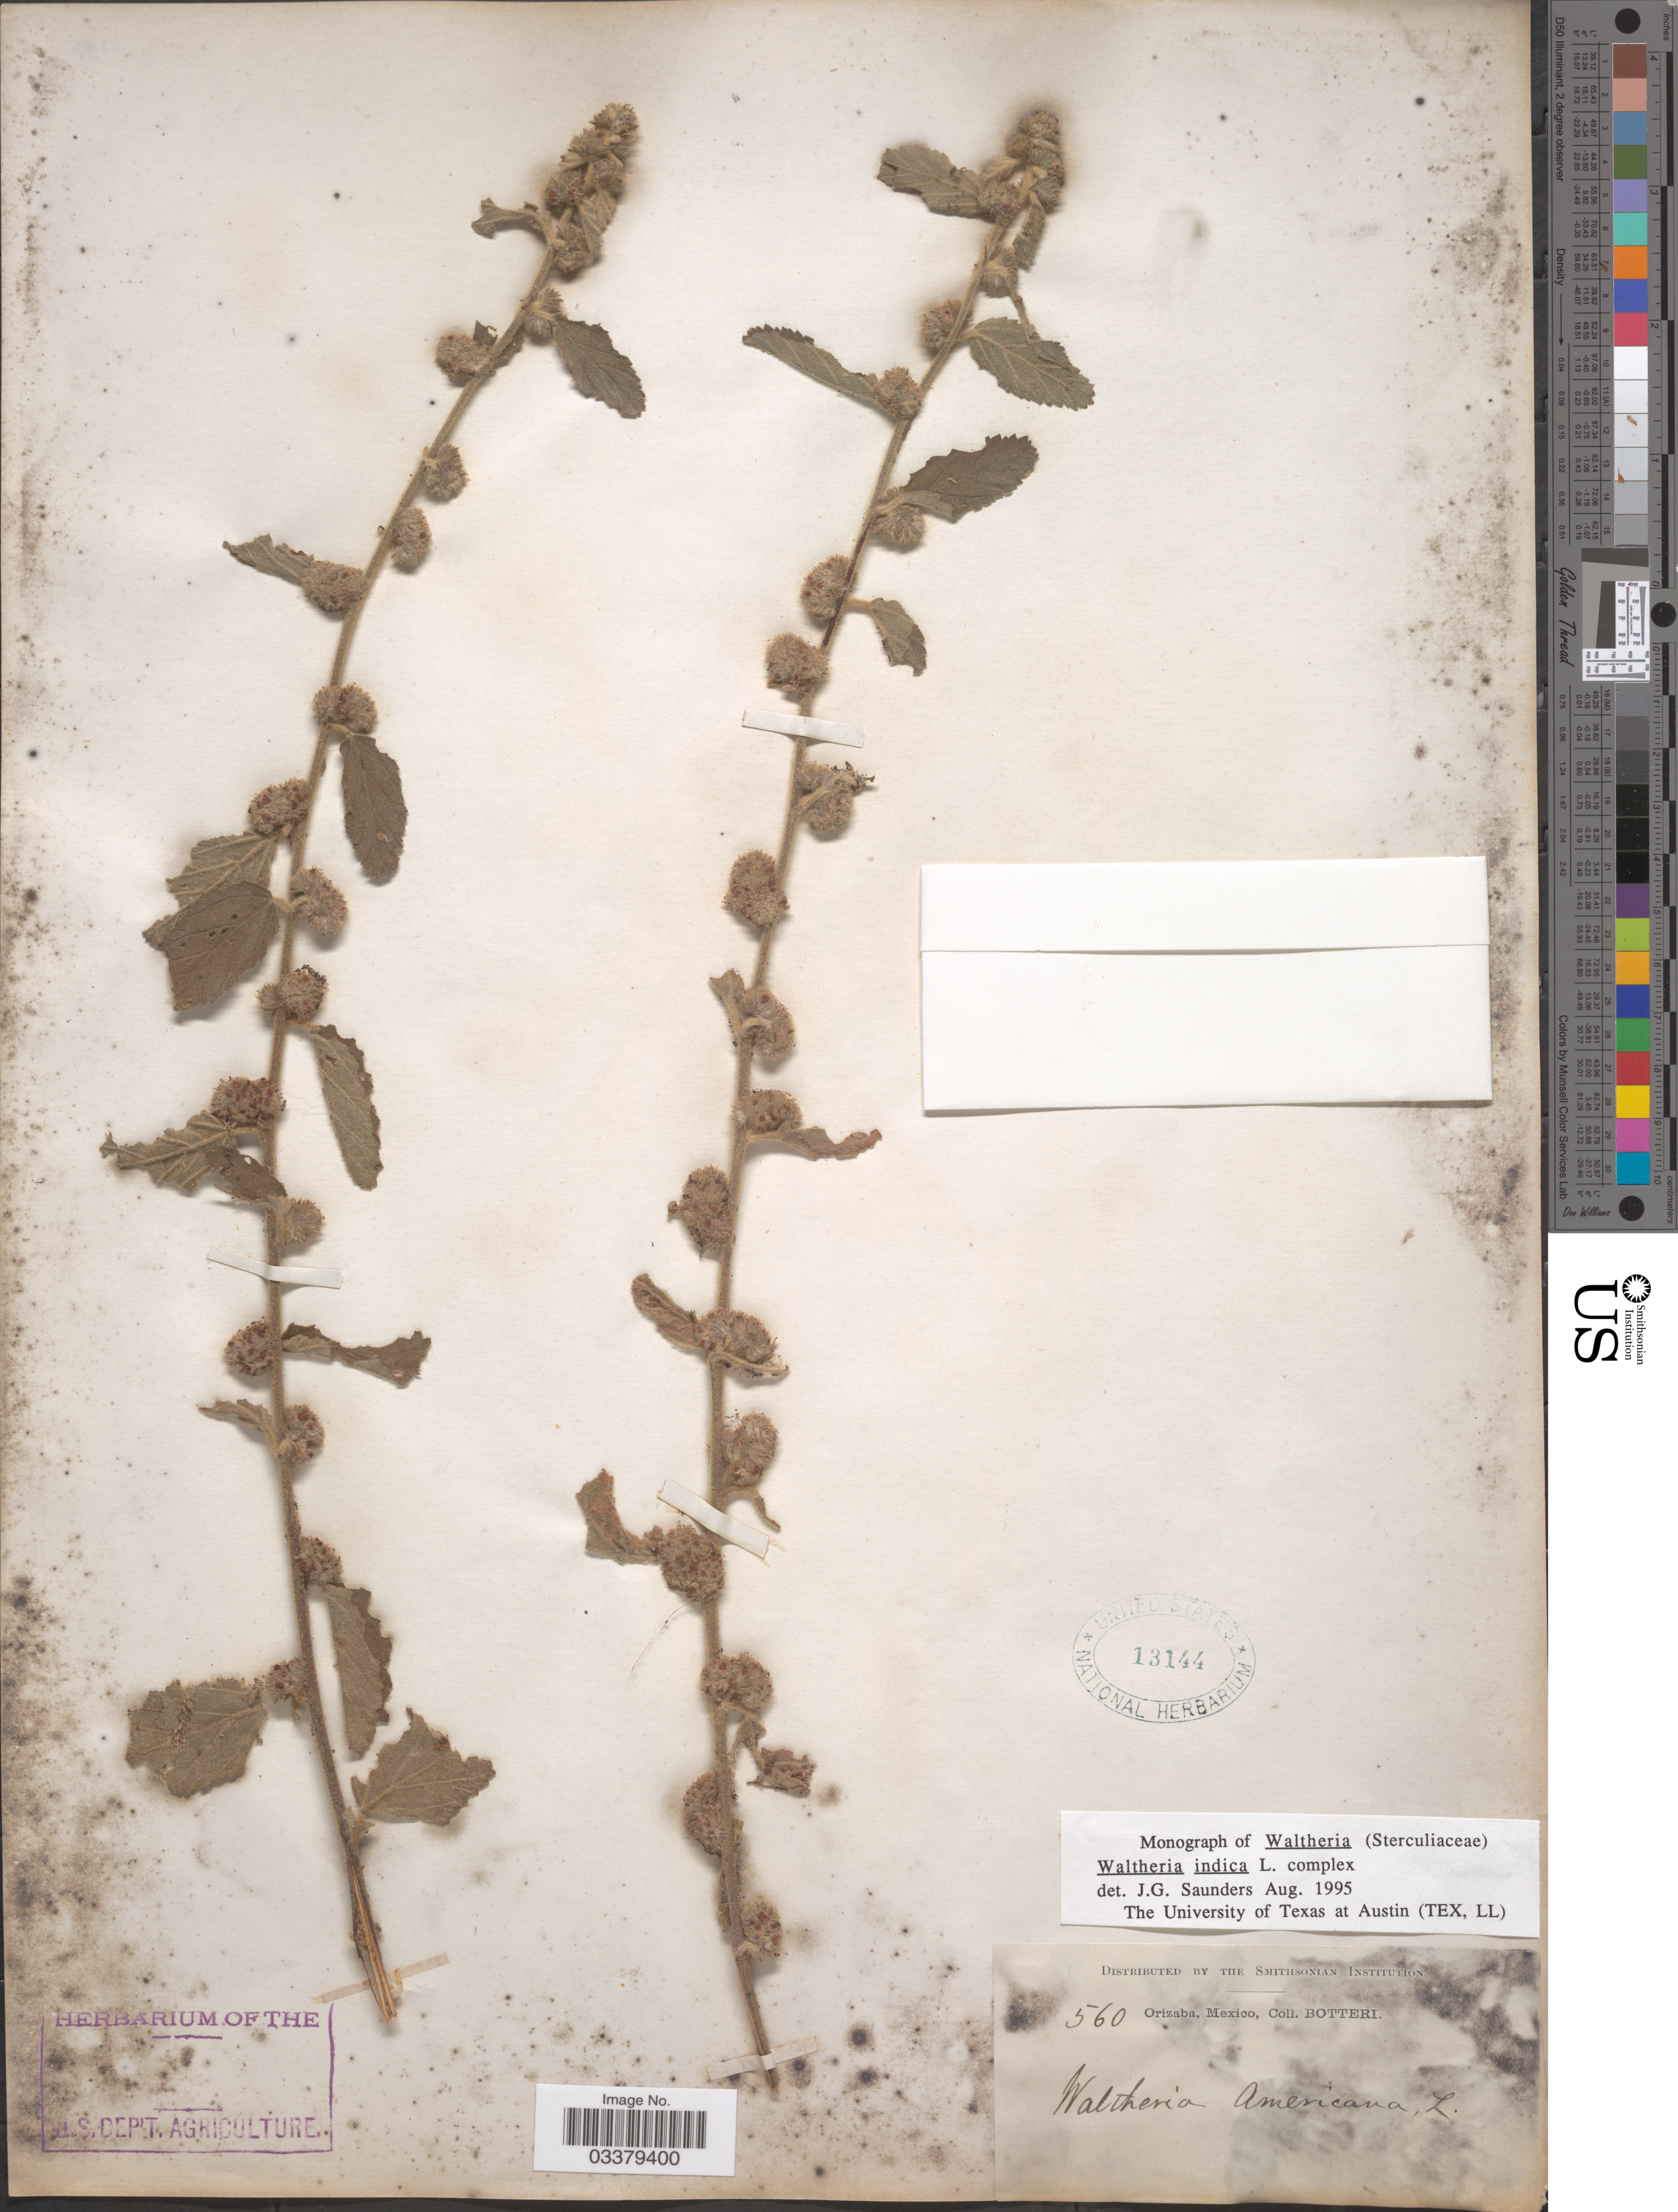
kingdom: Plantae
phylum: Tracheophyta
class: Magnoliopsida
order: Malvales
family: Malvaceae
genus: Waltheria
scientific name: Waltheria indica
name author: L.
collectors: -. Botteri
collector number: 560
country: Mexico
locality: Orizaba.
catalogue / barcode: US 13144